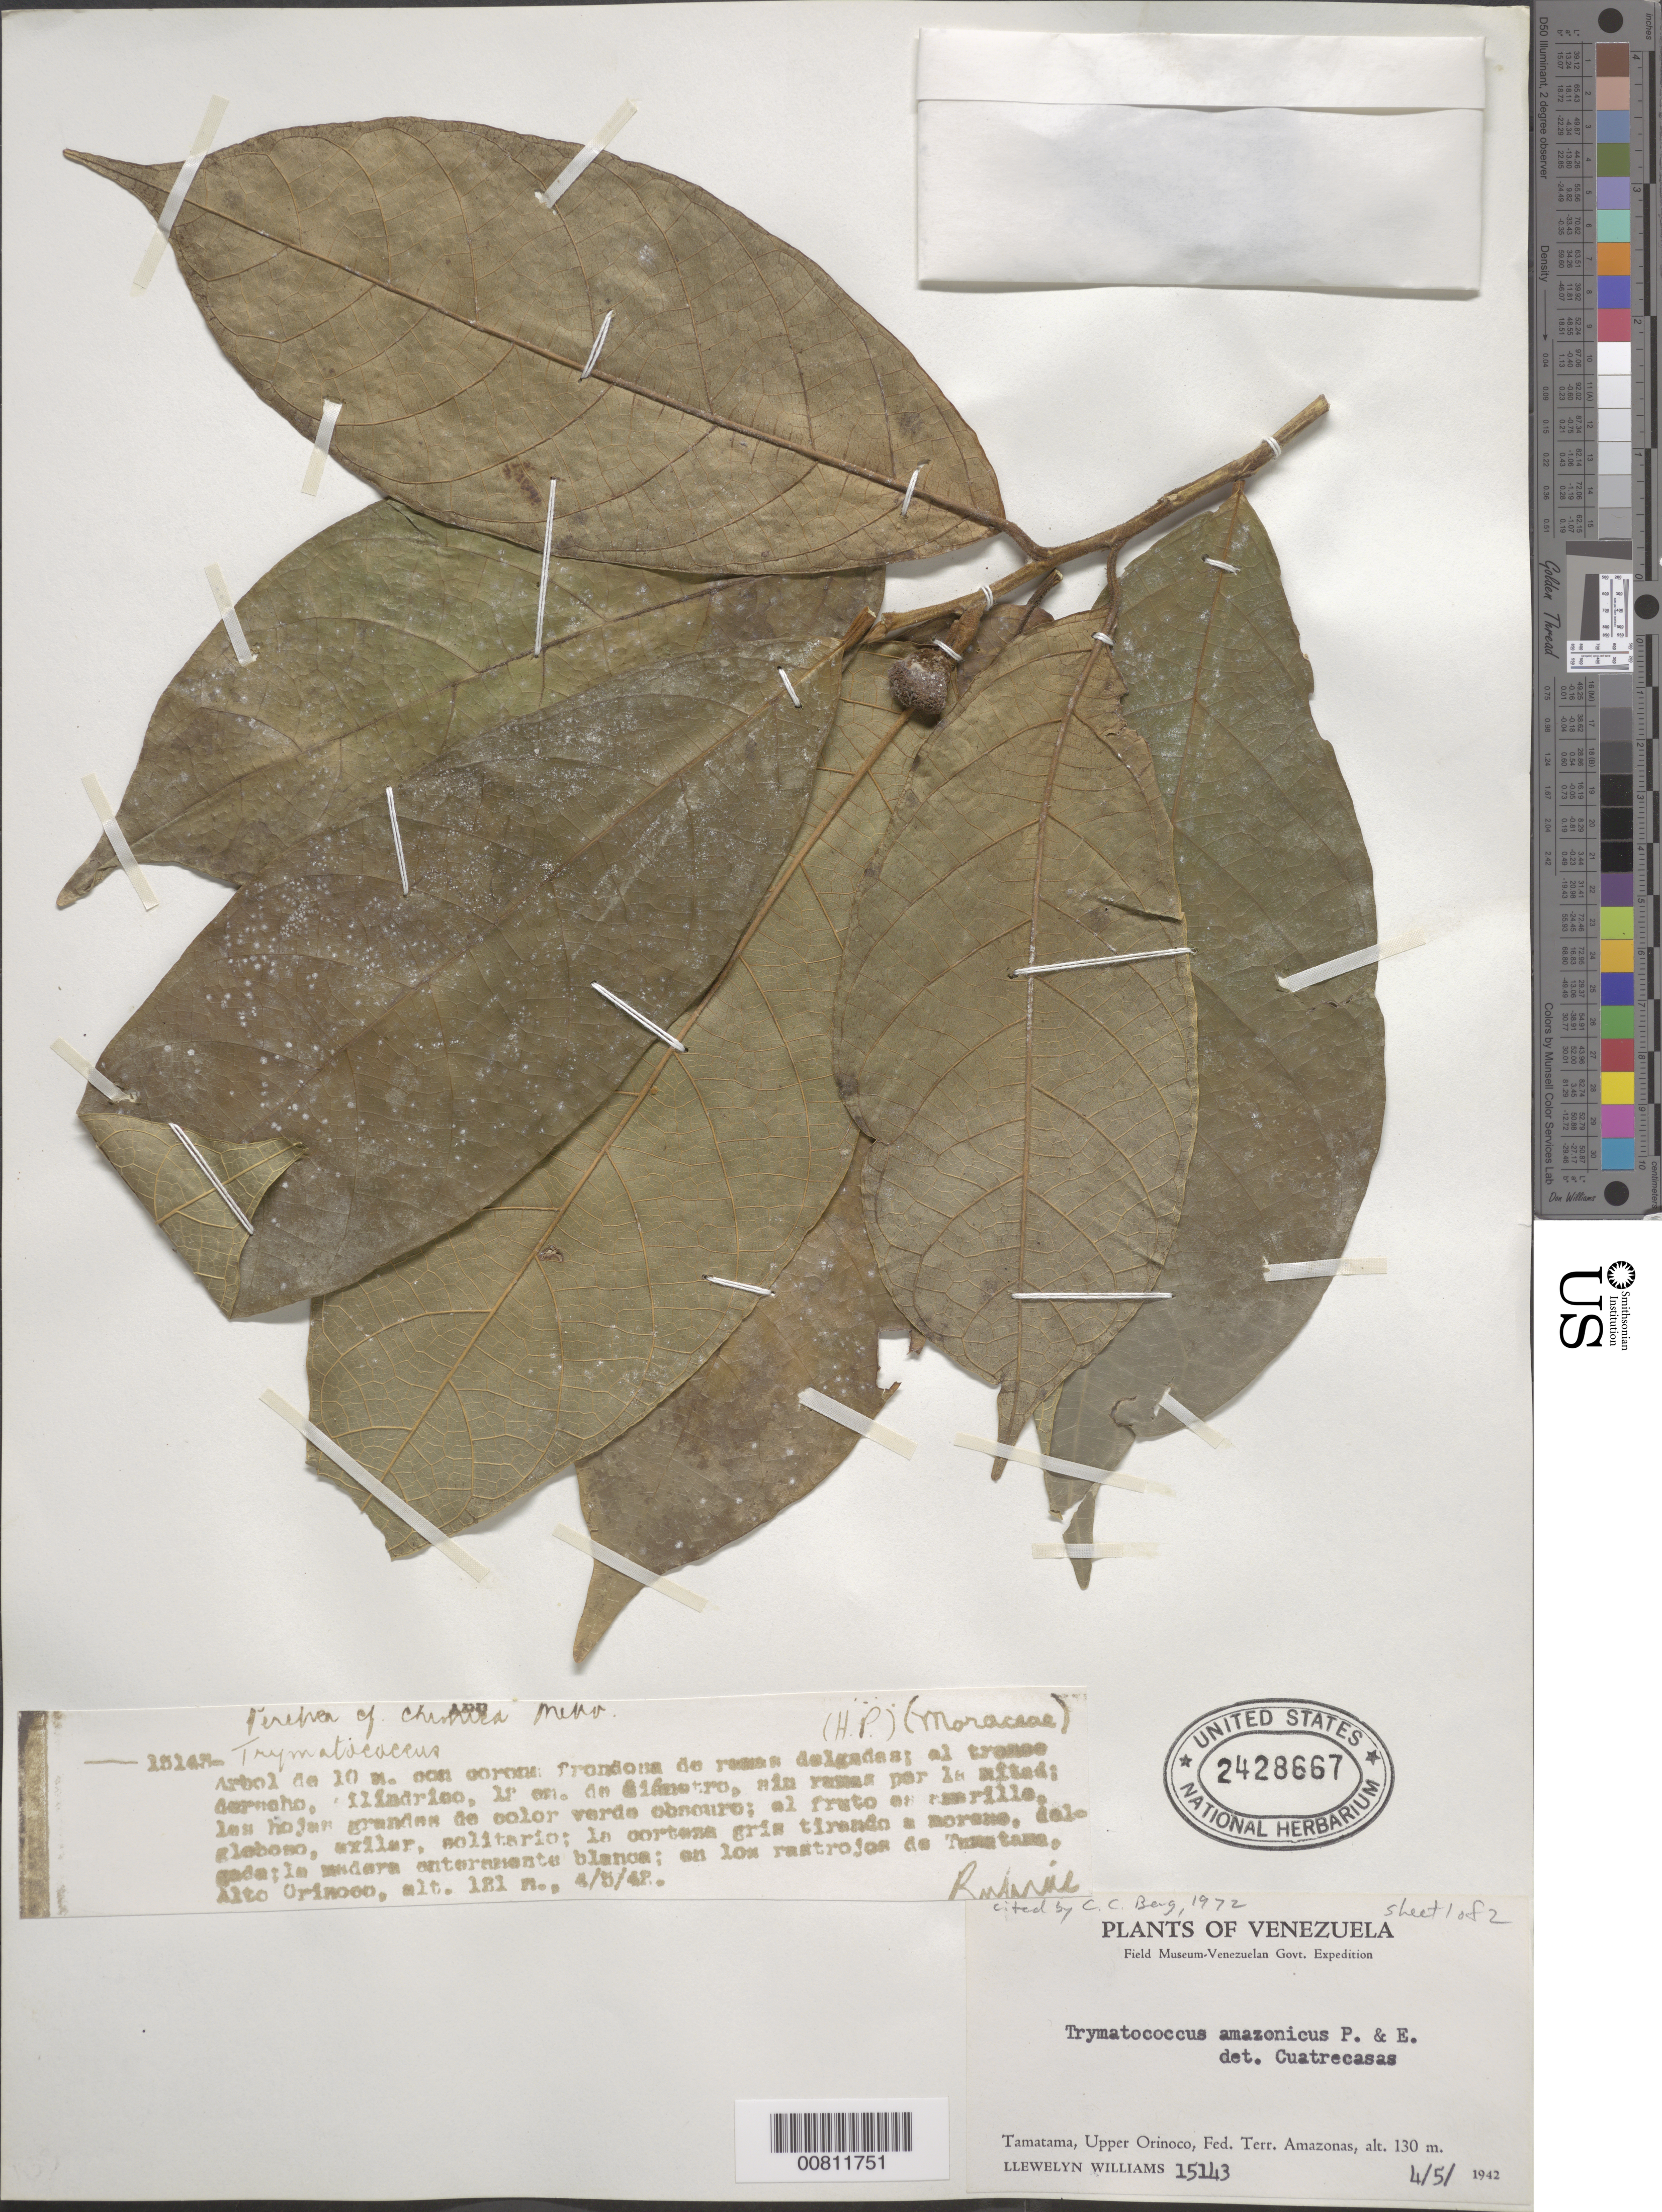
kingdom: Plantae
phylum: Tracheophyta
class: Magnoliopsida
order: Rosales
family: Moraceae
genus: Brosimum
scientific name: Brosimum amazonicum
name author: (Poepp. & Endl.) E. M. Gardner & Zerega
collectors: Ll. Williams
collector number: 15143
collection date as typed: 4-May-42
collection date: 1942-05-04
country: Venezuela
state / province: Amazonas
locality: Tamatama, Alto Río Orinoco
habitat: Rastrojos de Tamatama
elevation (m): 121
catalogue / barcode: US 2428667